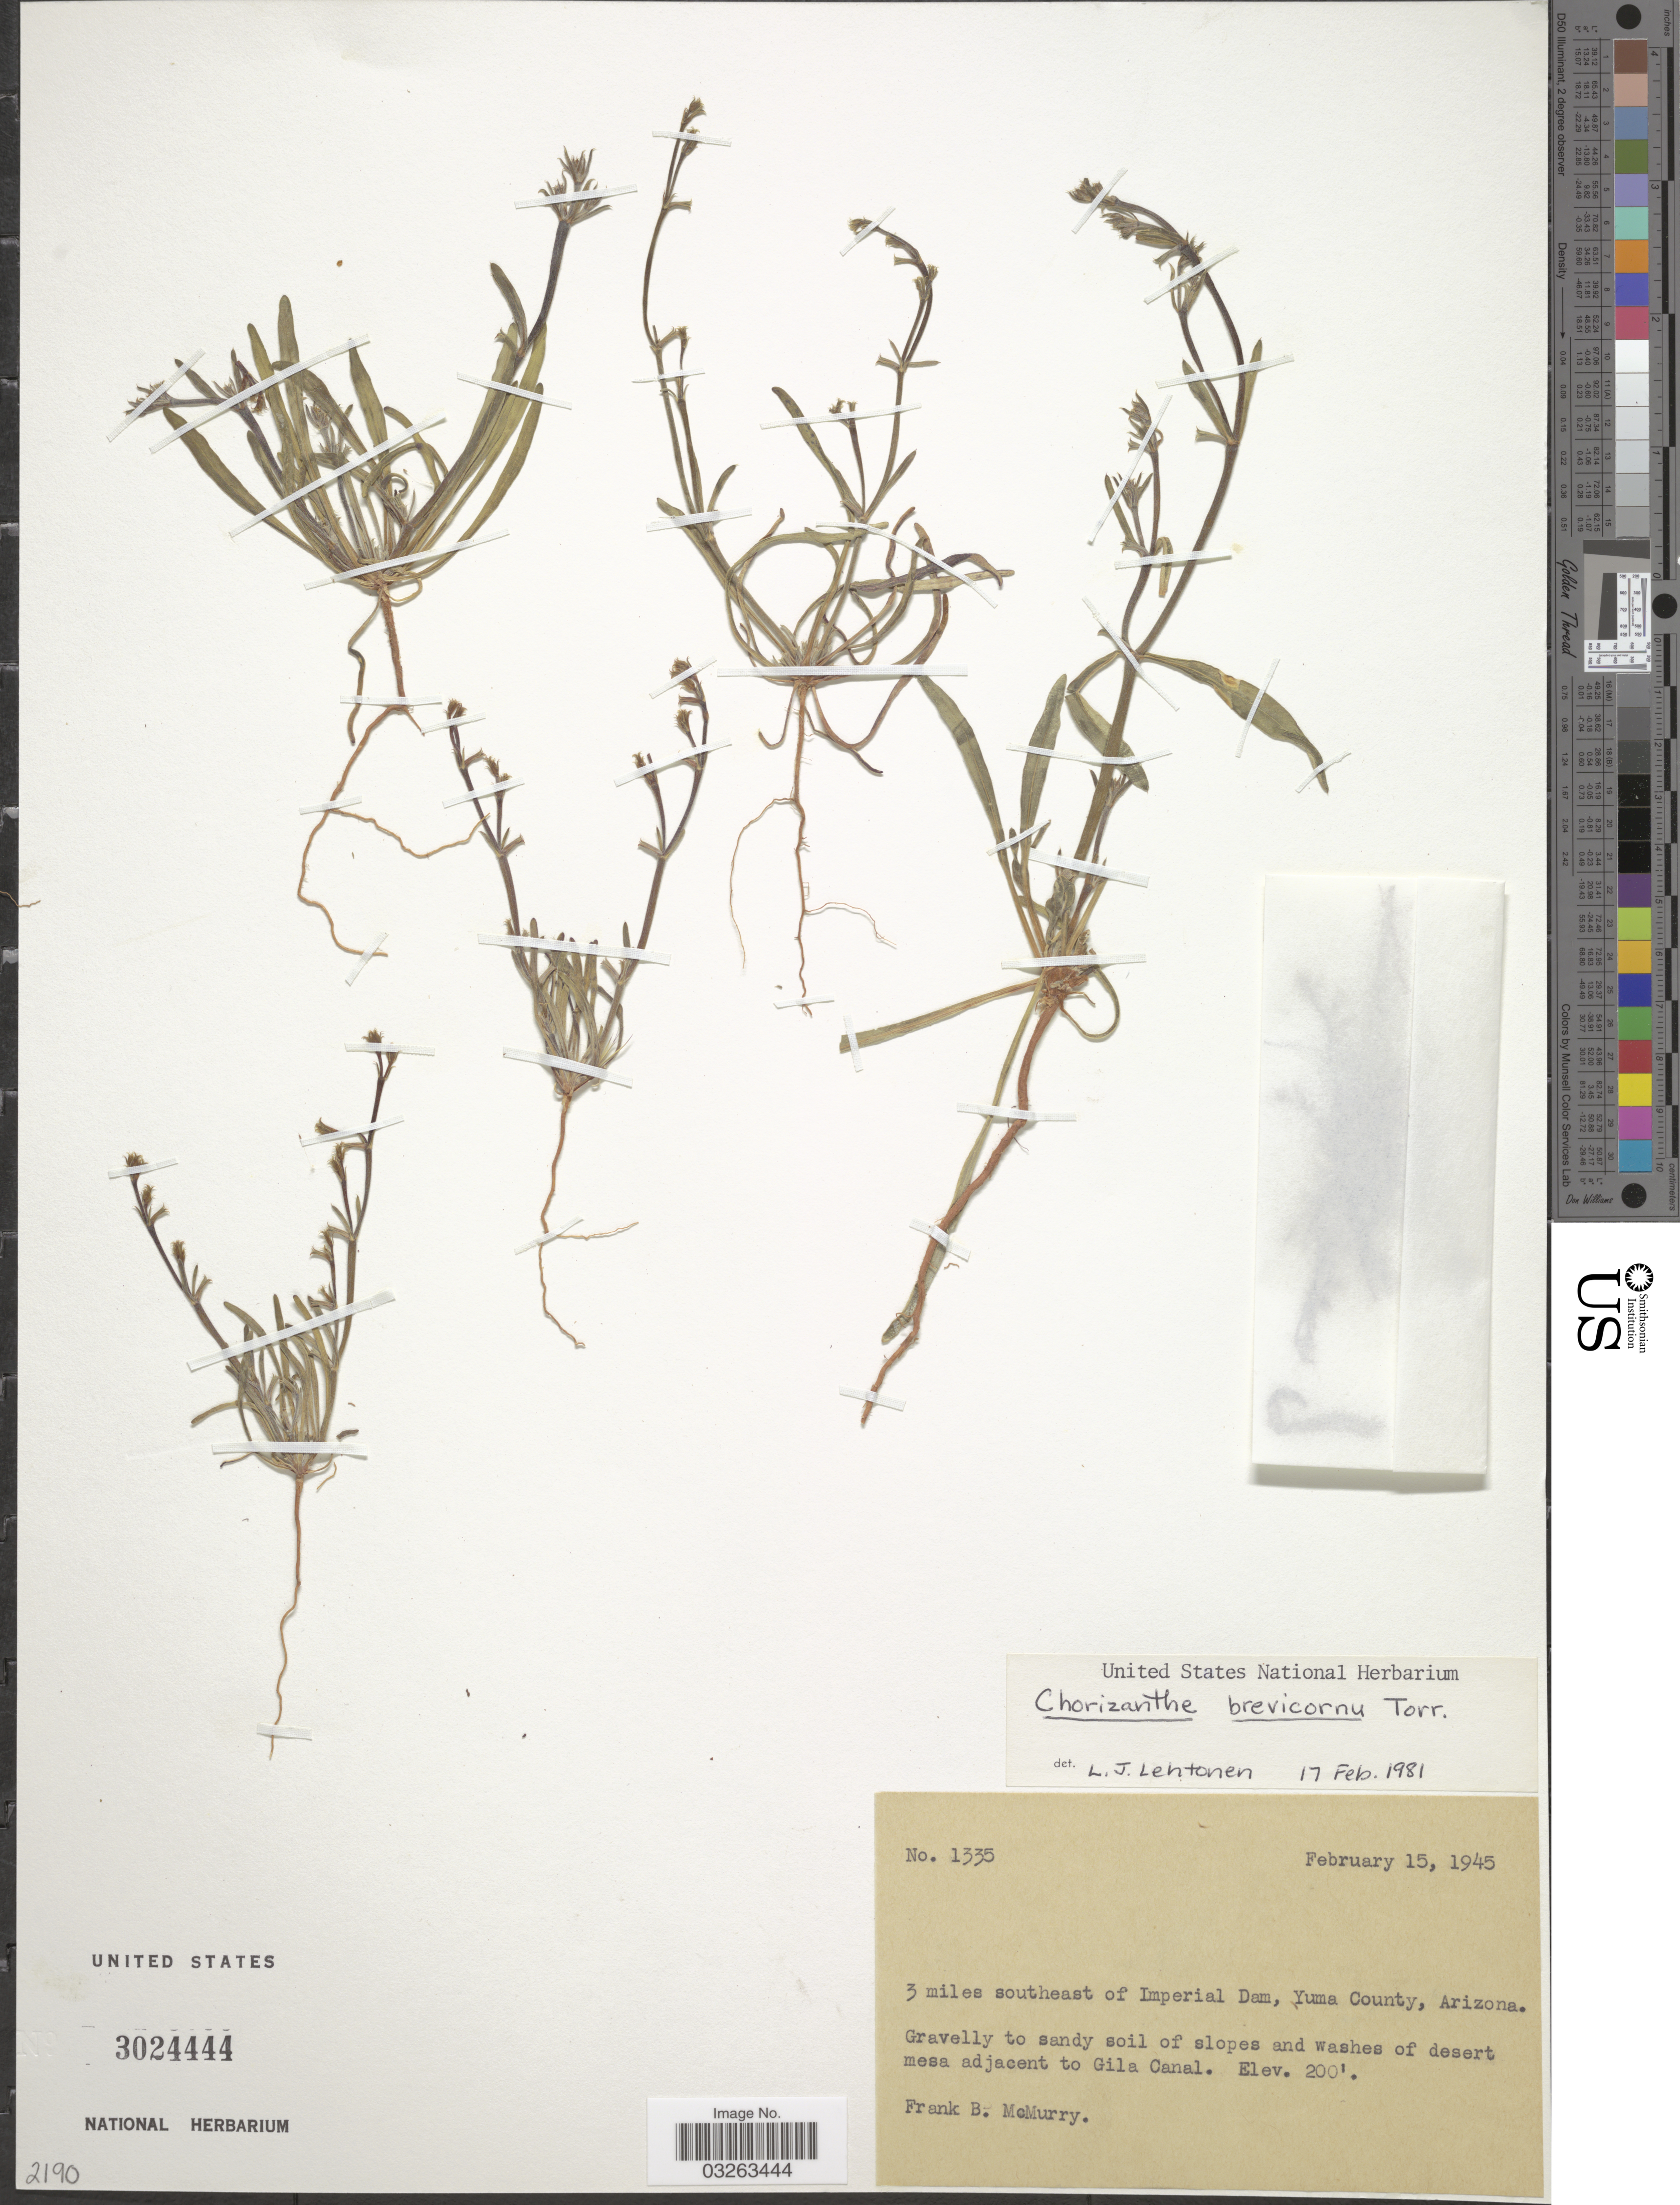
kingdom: Plantae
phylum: Tracheophyta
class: Magnoliopsida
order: Caryophyllales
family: Polygonaceae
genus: Chorizanthe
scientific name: Chorizanthe brevicornu var. brevicornu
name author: Torr.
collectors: F. B. McMurry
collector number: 1335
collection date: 1945-02-15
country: United States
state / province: Arizona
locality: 3 miles southeast of Imperial Dam, Yuma County. Gravelly to sandy soil of slopes and washes of desert mesa adjacent to Gila Canal.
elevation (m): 61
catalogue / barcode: US 3024444